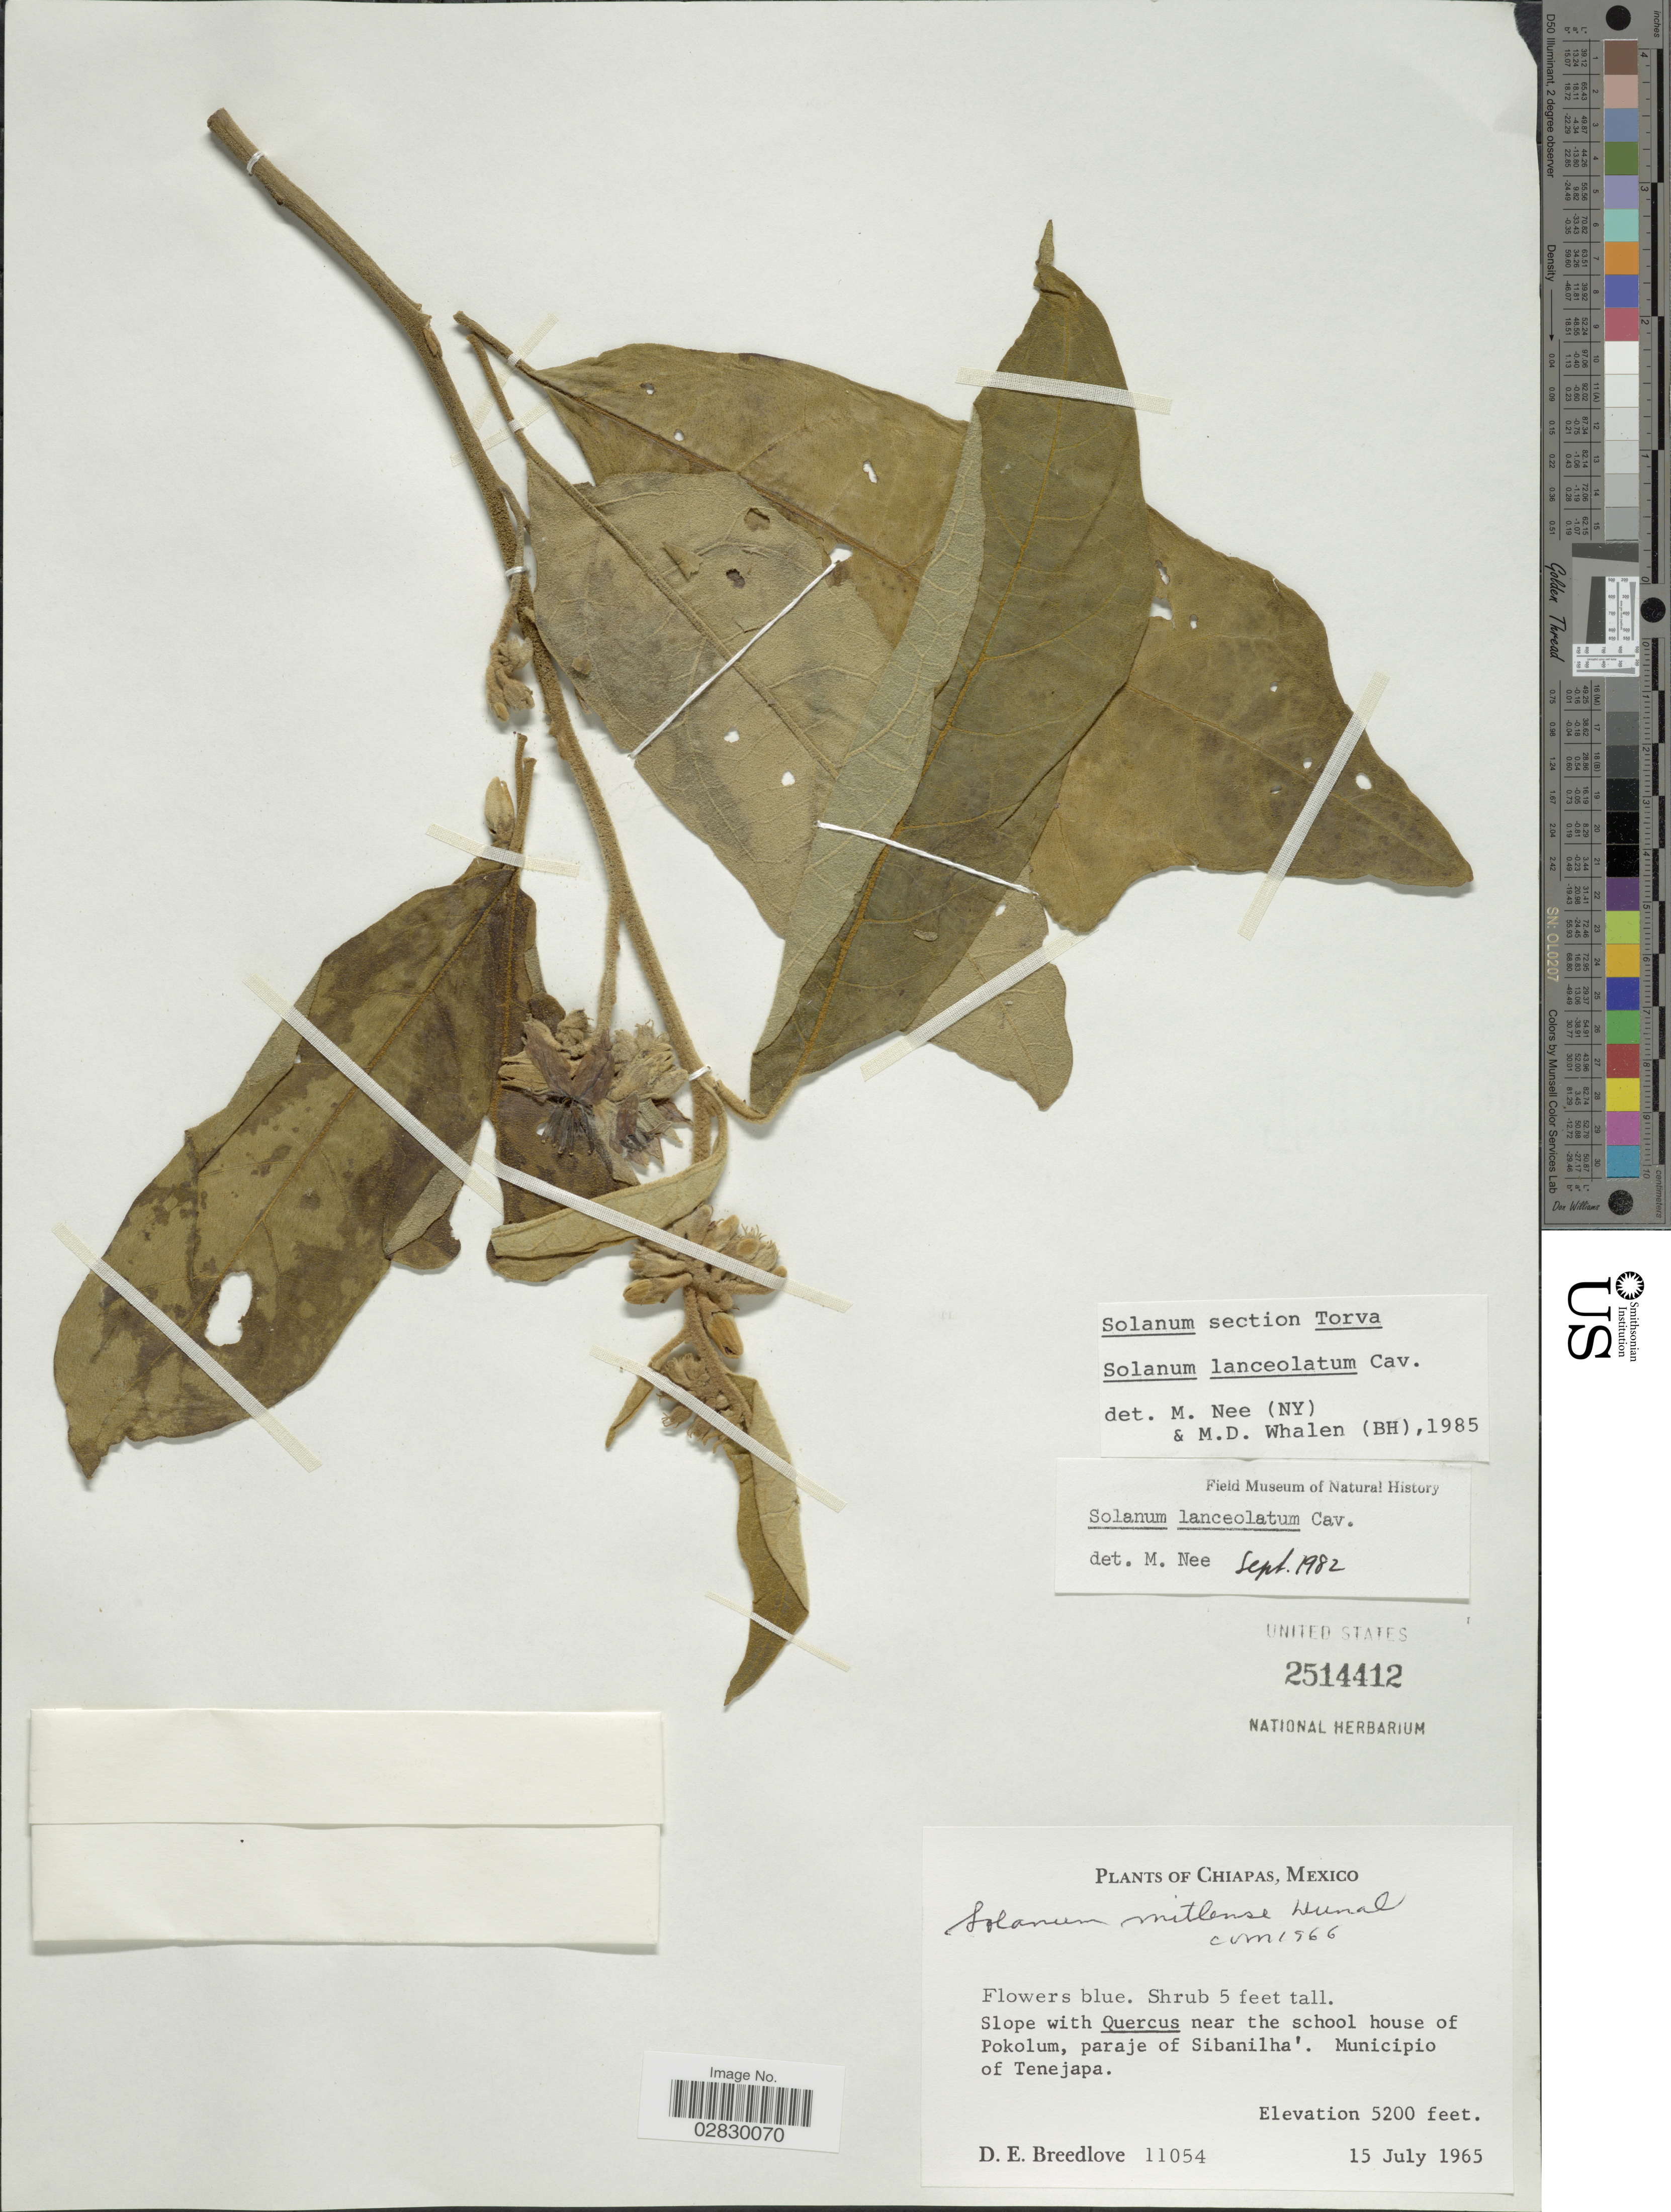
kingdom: Plantae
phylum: Tracheophyta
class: Magnoliopsida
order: Solanales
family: Solanaceae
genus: Solanum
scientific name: Solanum lanceolatum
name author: Cav.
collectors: D. E. Breedlove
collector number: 11054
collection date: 1965-07-15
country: Mexico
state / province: Chiapas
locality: Near the school house of Pokolum, paraje of Sibanilha'. Municipio of Tenejapa.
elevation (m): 1585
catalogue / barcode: US 2514412